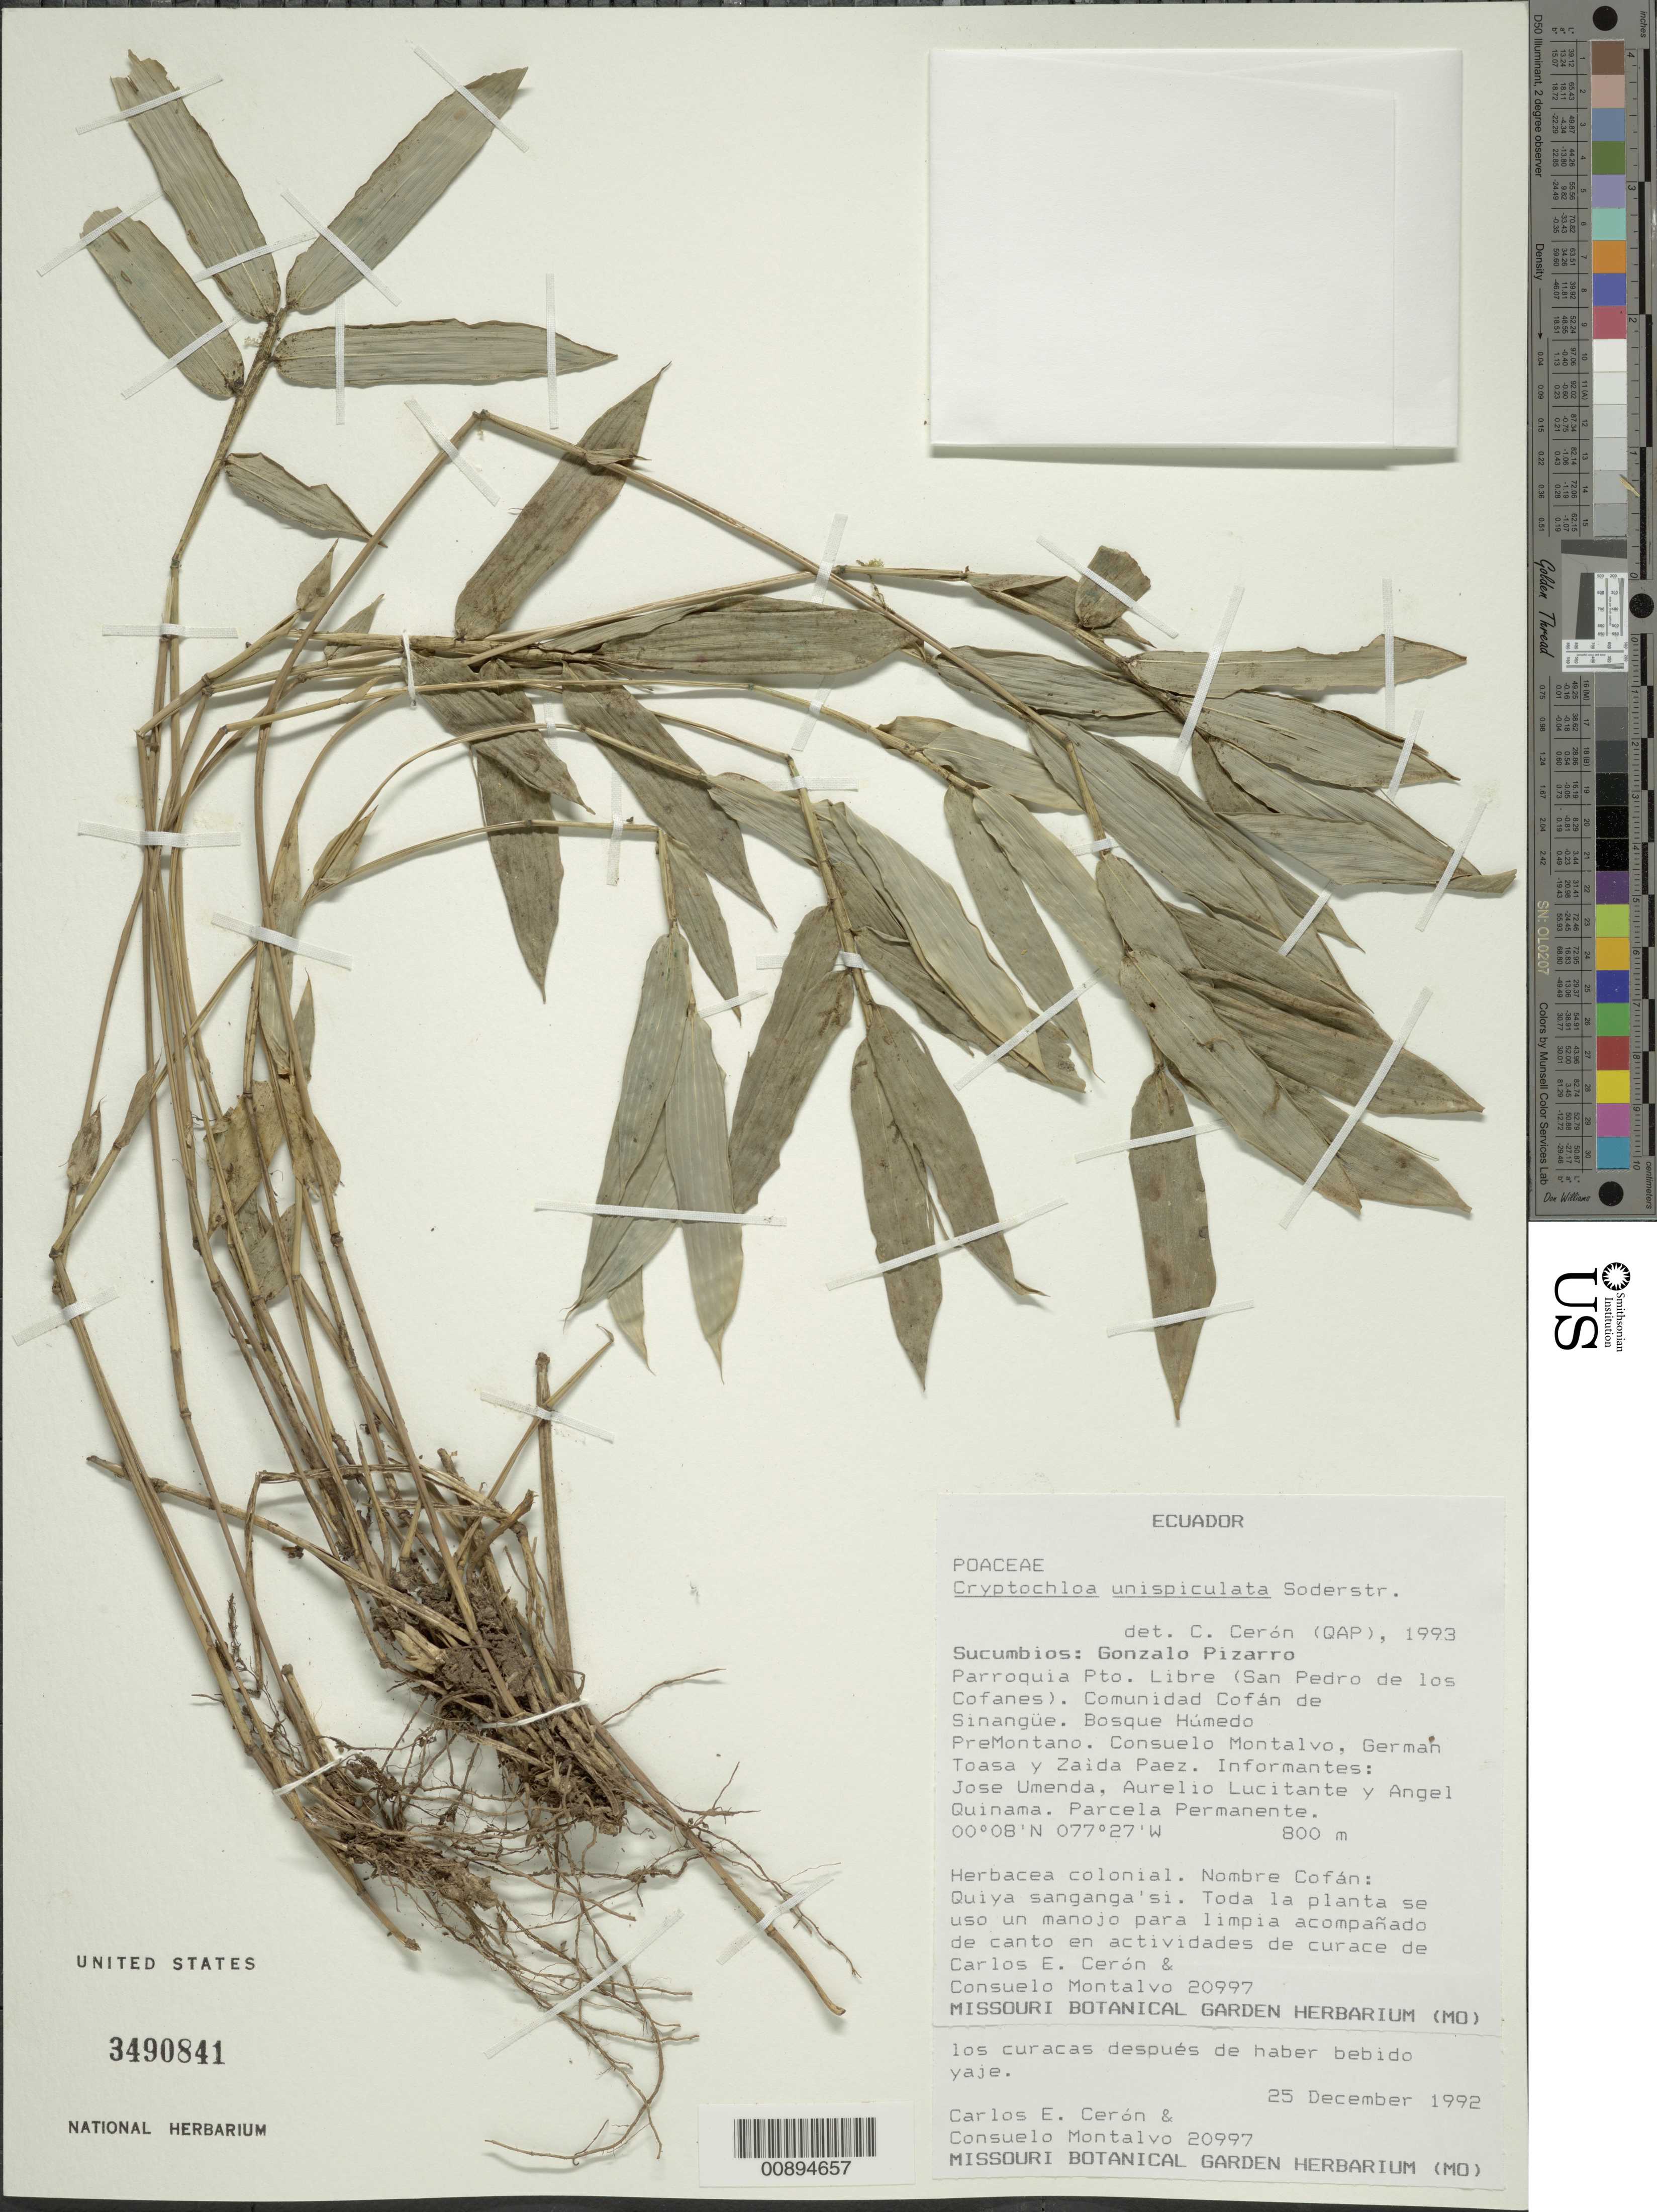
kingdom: Plantae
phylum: Tracheophyta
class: Liliopsida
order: Poales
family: Poaceae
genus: Cryptochloa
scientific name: Cryptochloa unispiculata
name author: Soderstr.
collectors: C. E. Cerón M. & C. Montalvo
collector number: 20997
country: Ecuador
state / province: Sucumbíos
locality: Gonzalo Pizarro, Parroquia, Pto. Libre, San Peddro de los Cofanes, Comunidad Confan de Sinangue.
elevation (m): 800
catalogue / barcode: US 3490841